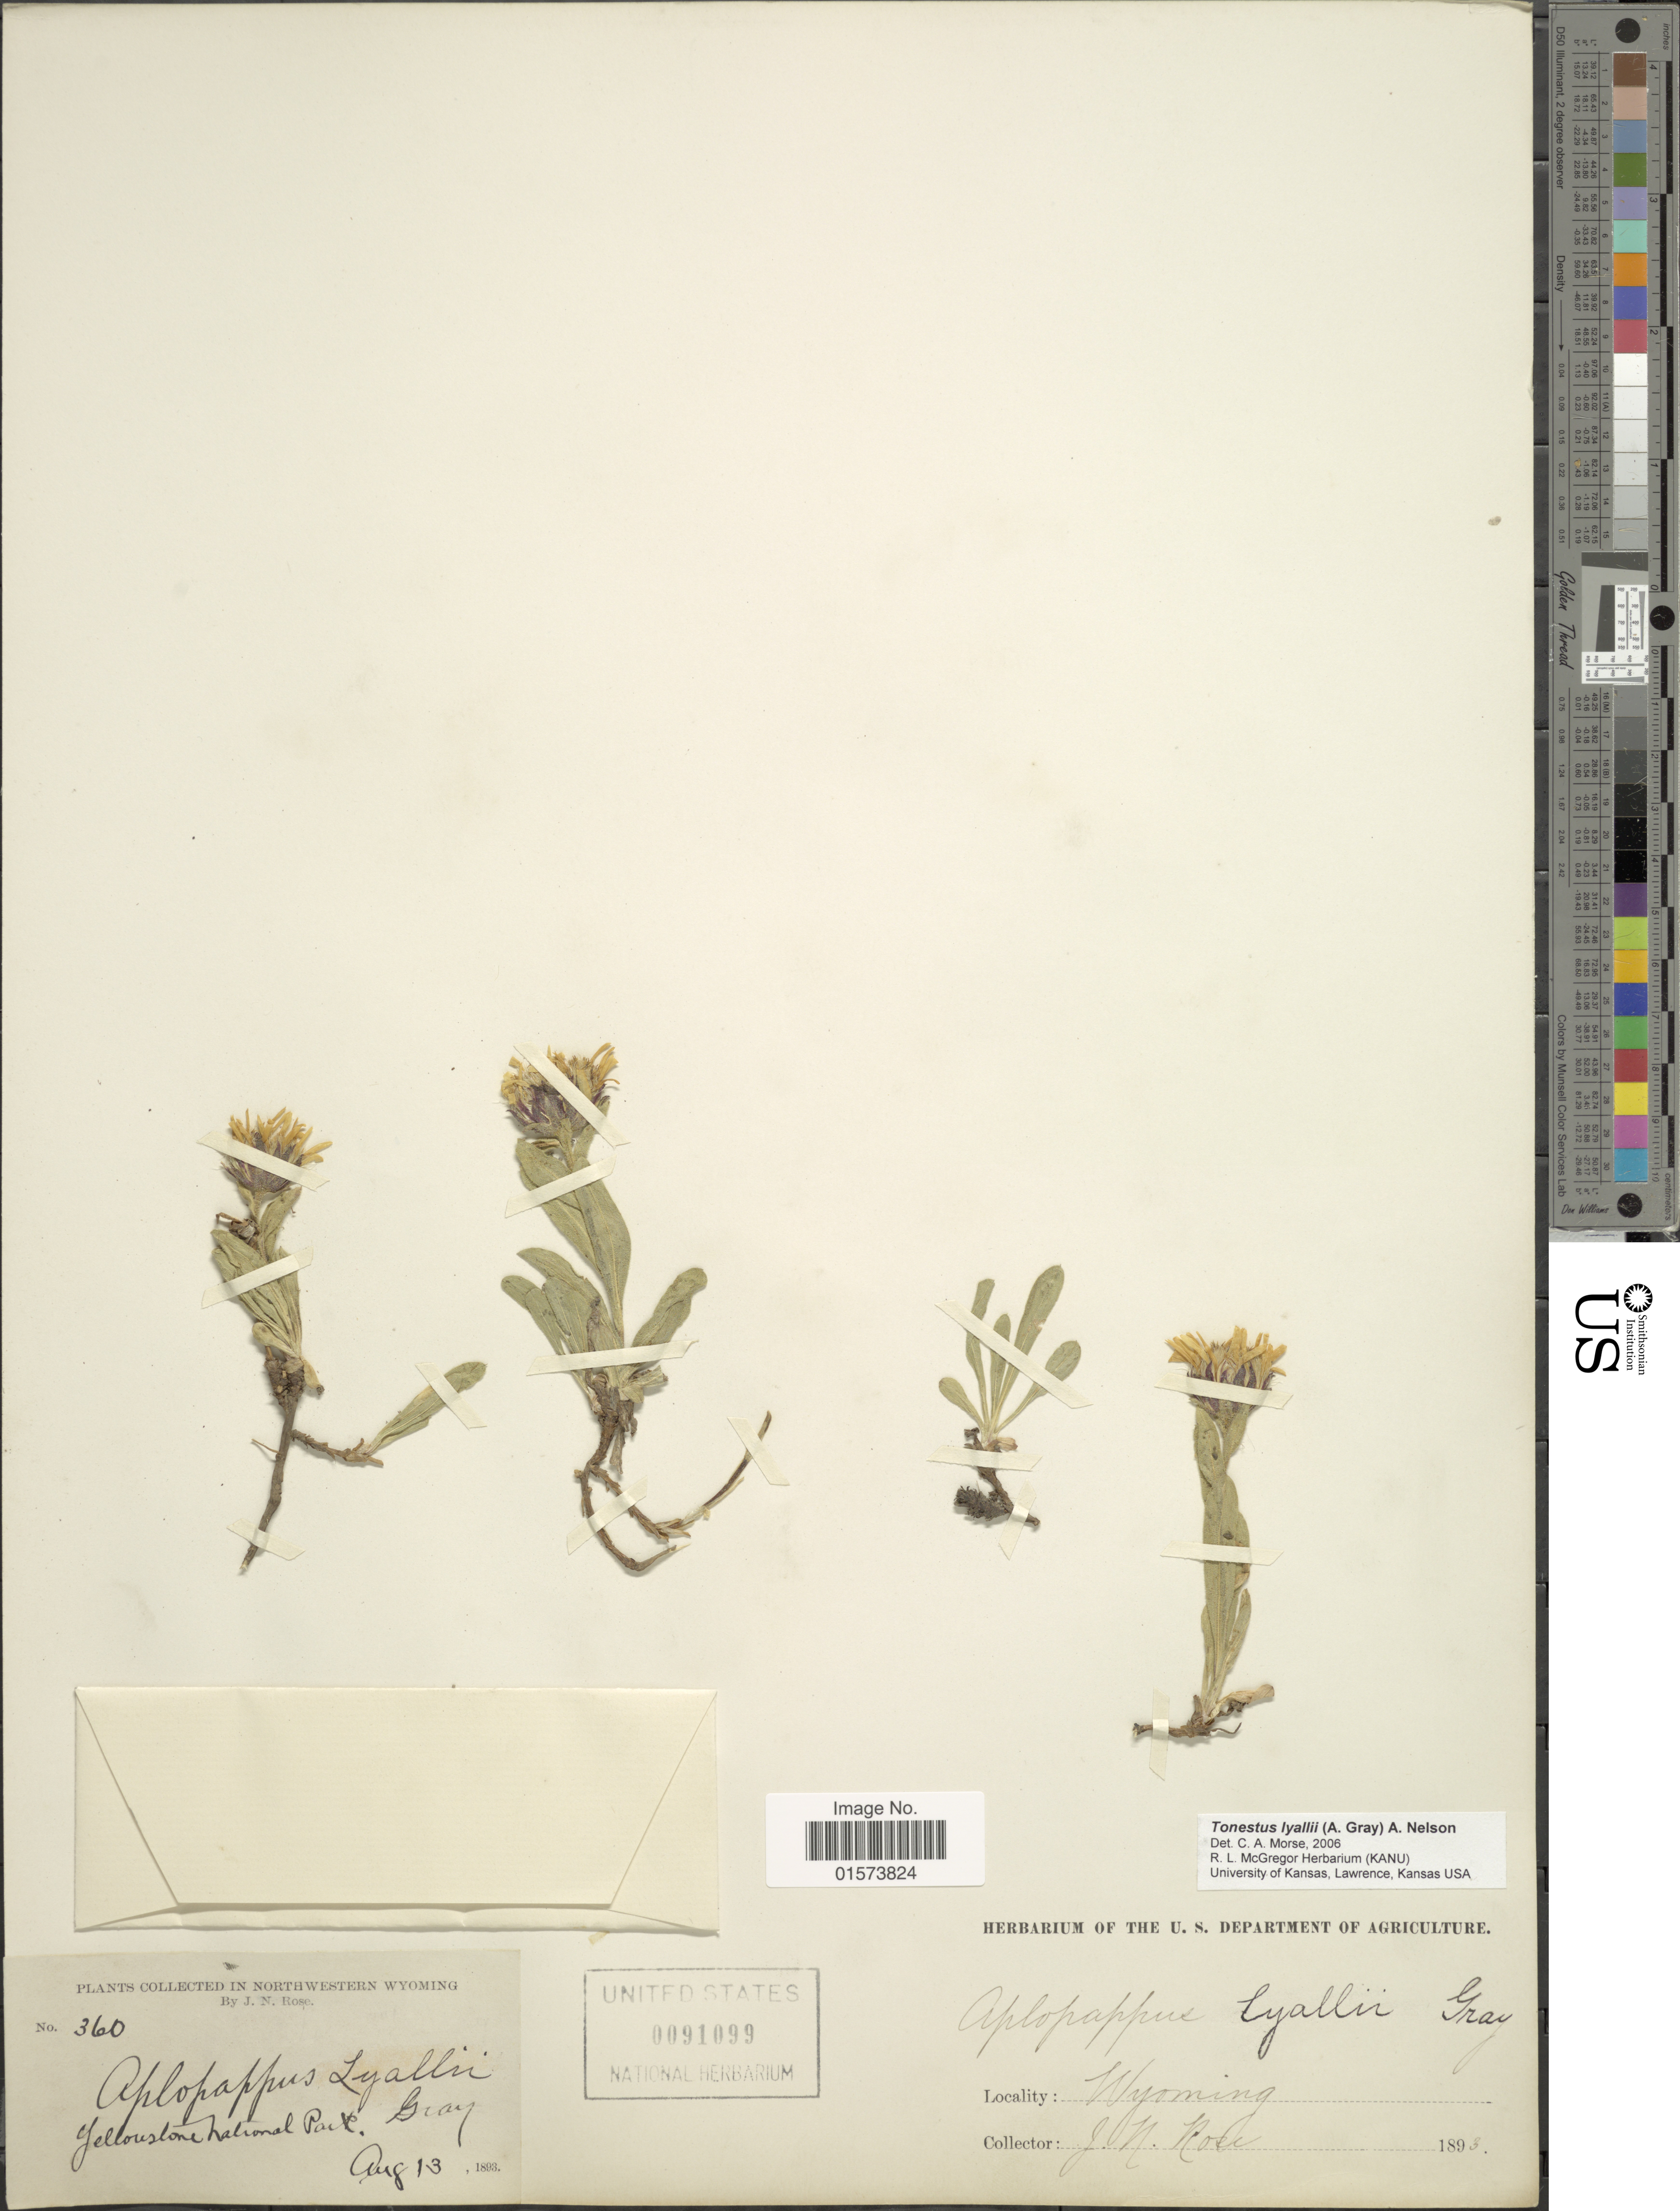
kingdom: Plantae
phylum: Tracheophyta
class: Magnoliopsida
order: Asterales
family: Asteraceae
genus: Tonestus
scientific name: Tonestus lyallii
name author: (A. Gray) A. Nelson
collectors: J. N. Rose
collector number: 360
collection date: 1893-08-13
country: United States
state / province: Wyoming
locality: Northwestern Wyoming, Yellowstone National Park, Gray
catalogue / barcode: US 91099